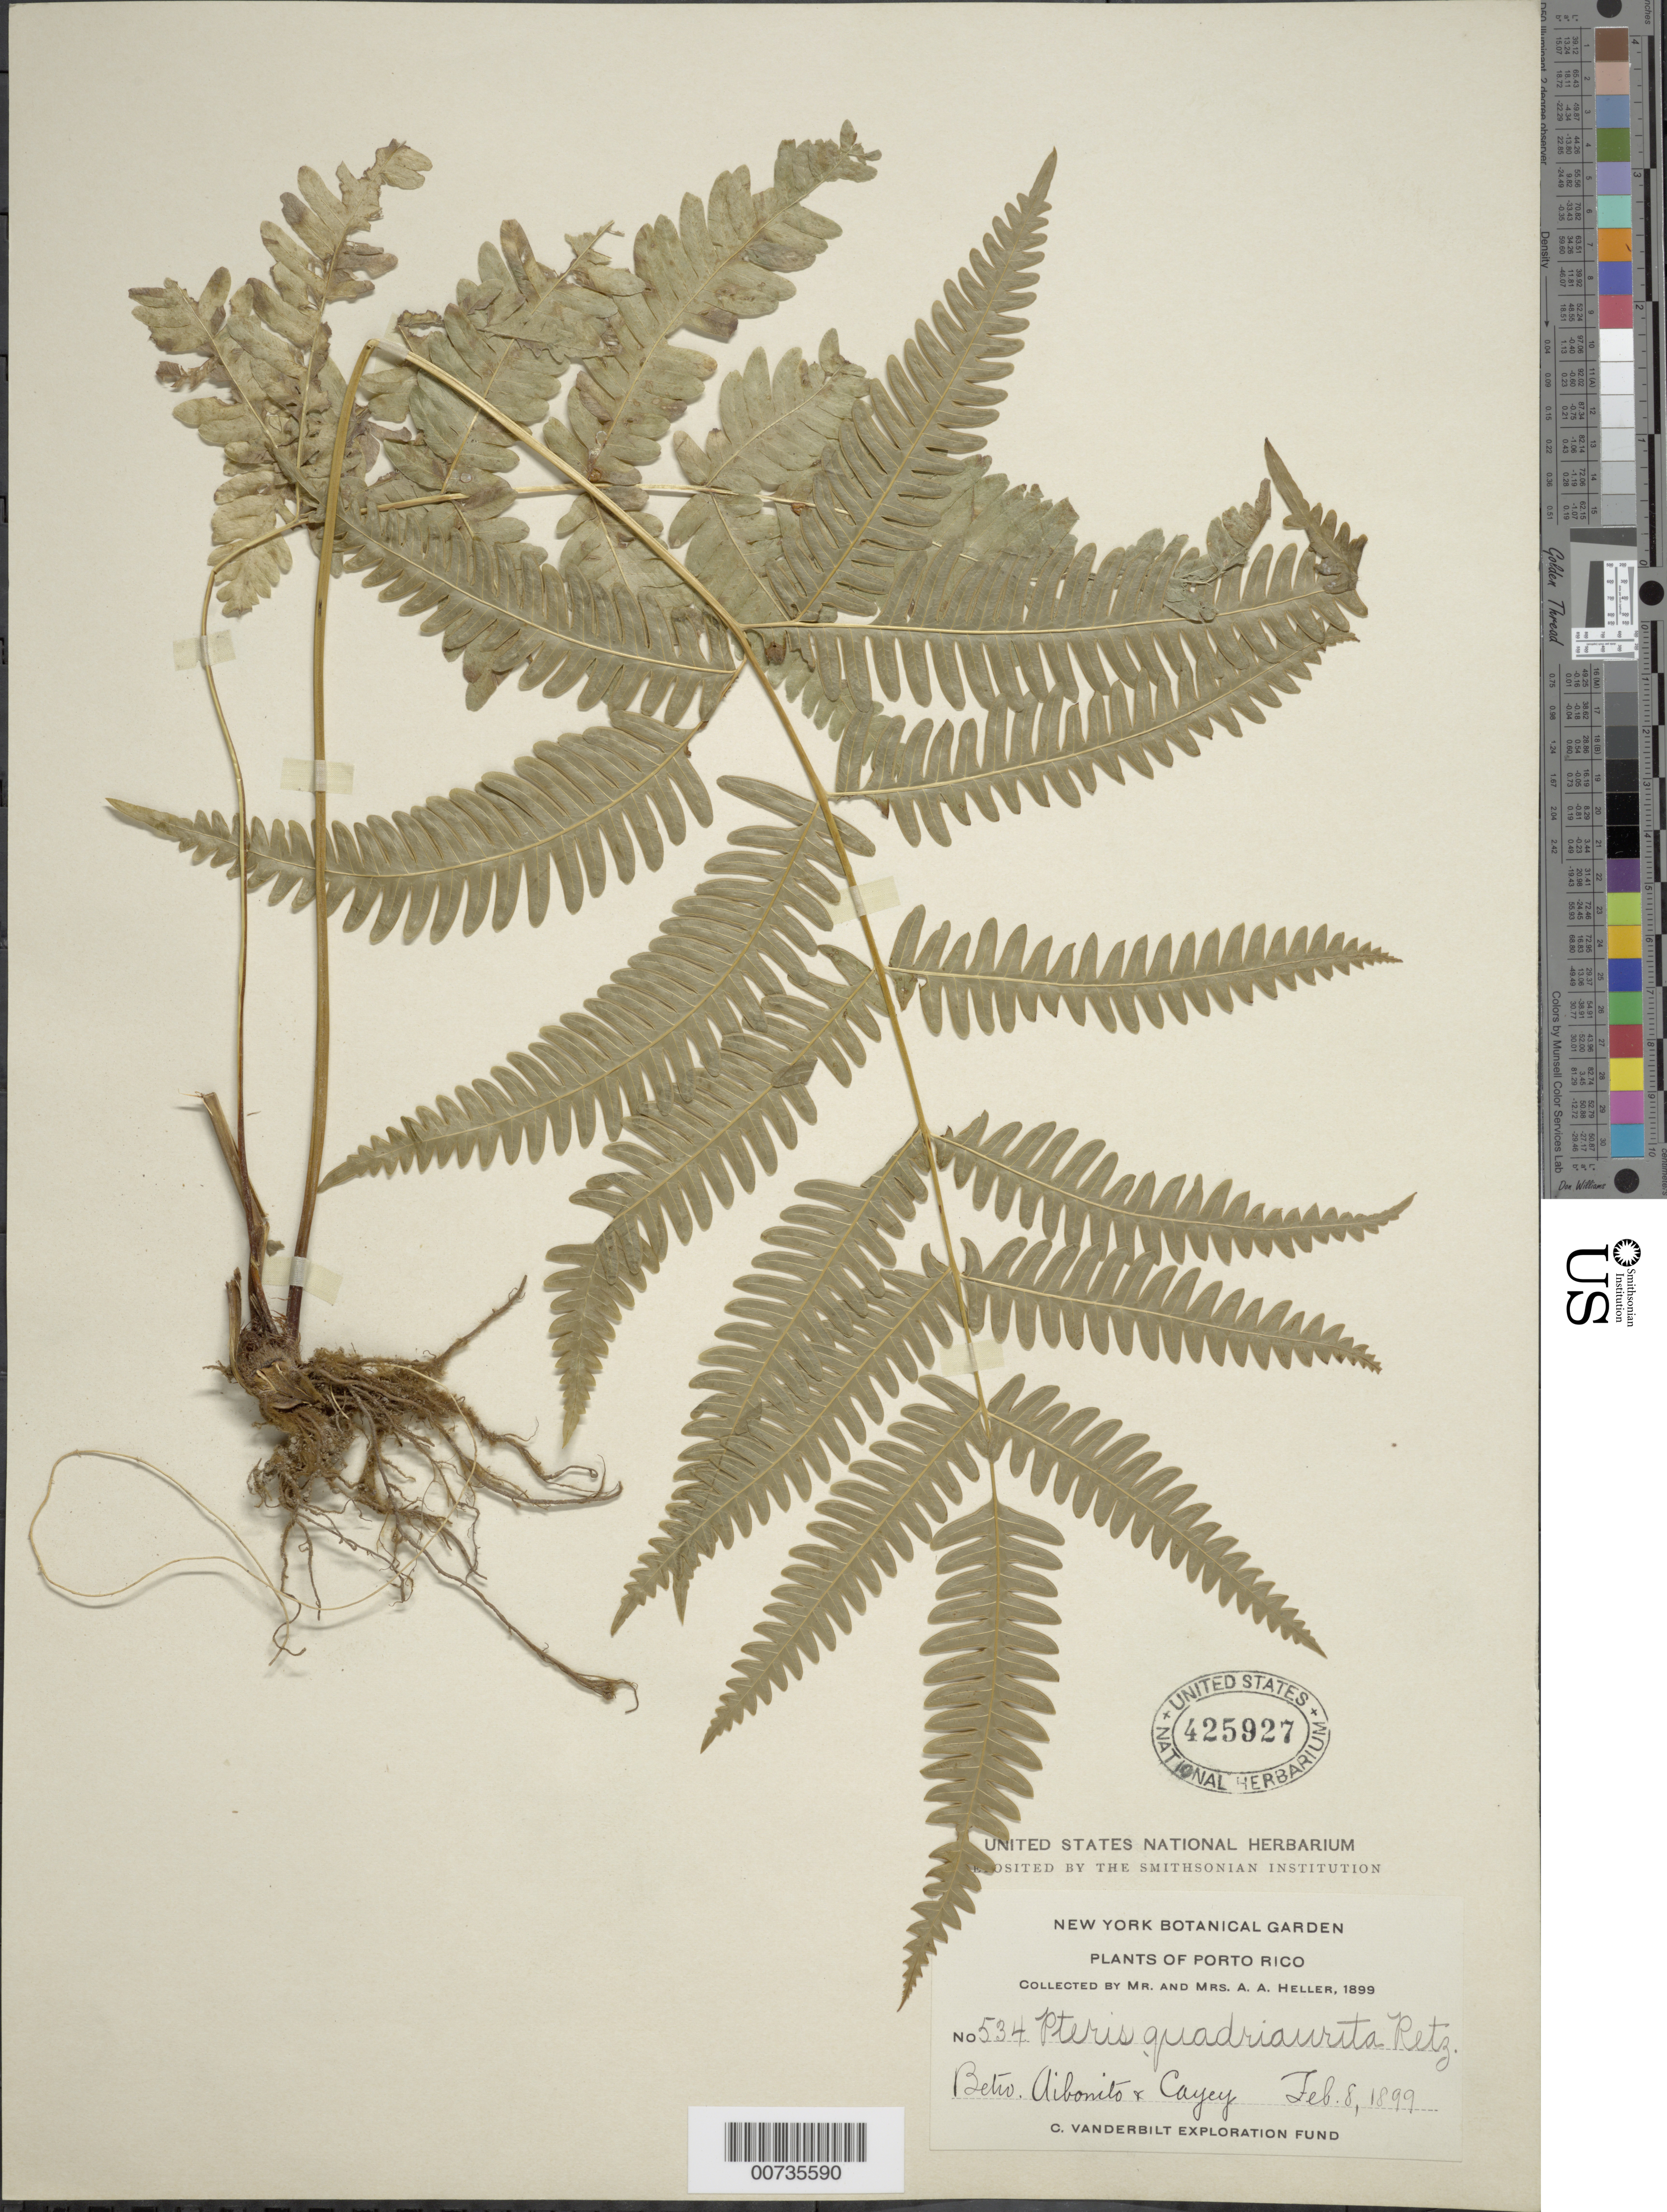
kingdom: Plantae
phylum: Tracheophyta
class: Polypodiopsida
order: Polypodiales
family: Pteridaceae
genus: Pteris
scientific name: Pteris quadriaurita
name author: Retz.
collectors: A. A. Heller & E. G. Heller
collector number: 534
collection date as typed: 08 Feb 1899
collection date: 1899-02-08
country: Puerto Rico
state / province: Abonito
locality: Aibonito & Cayey, between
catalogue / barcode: US 425927